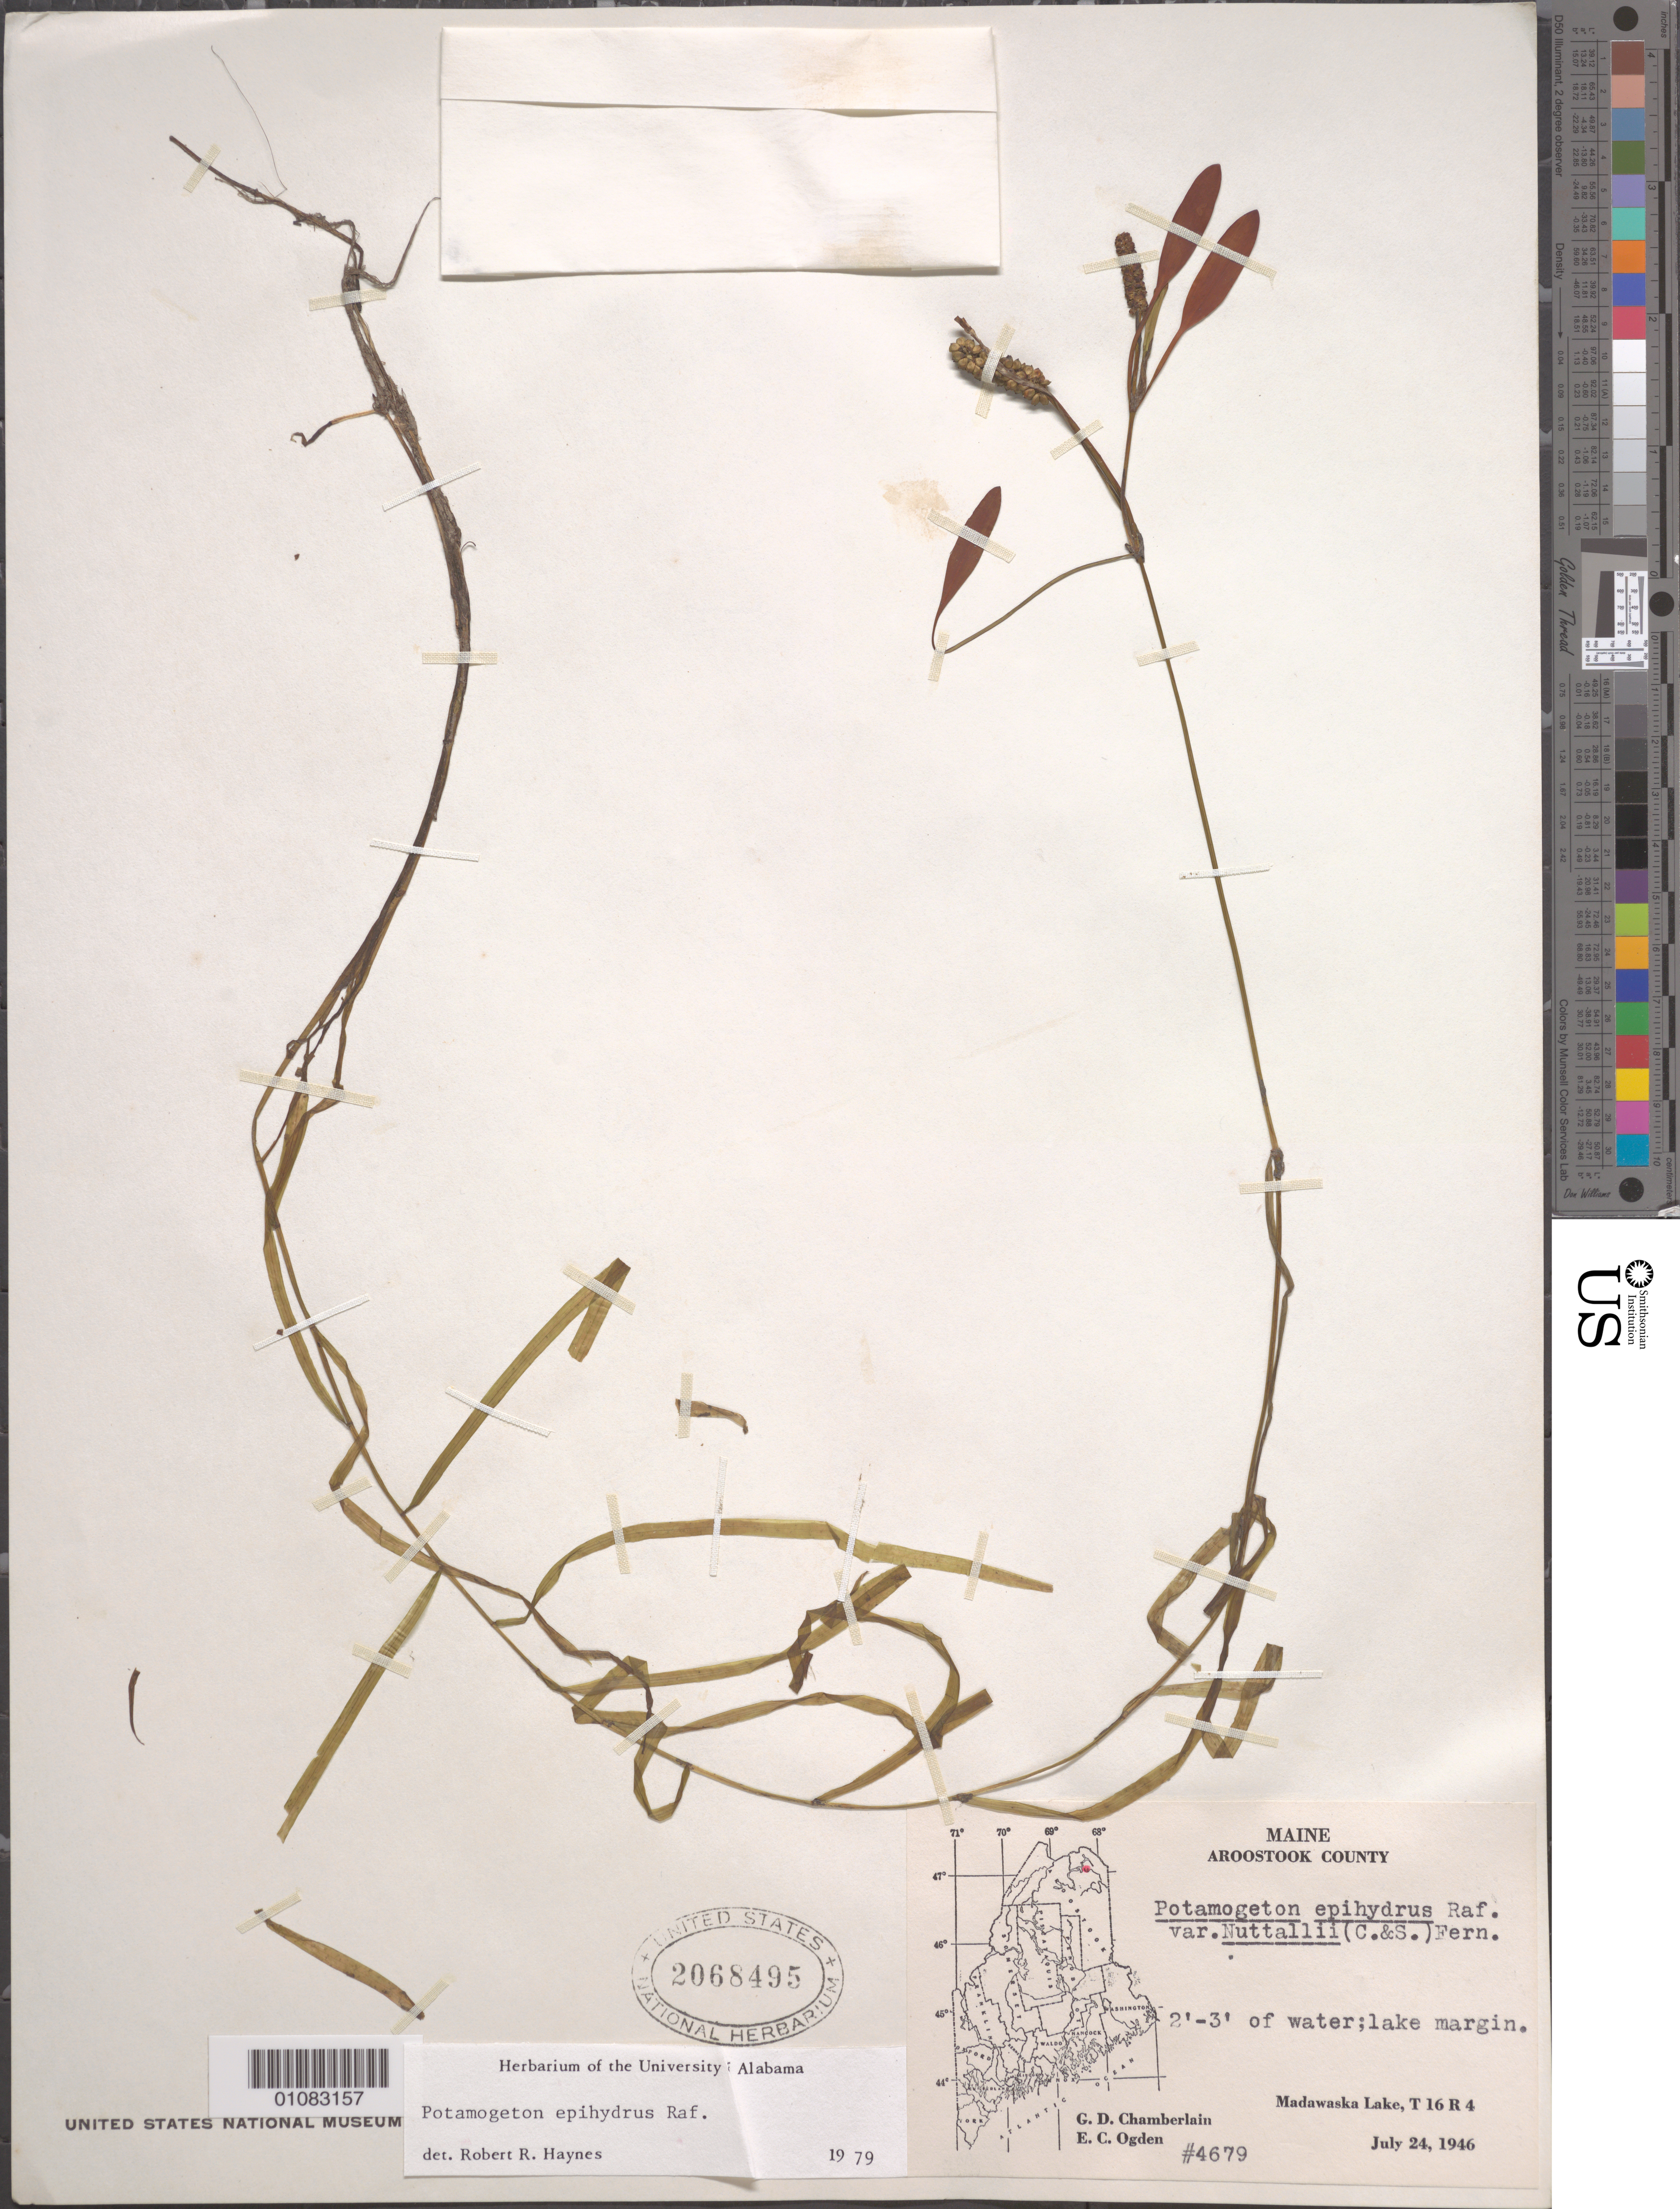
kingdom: Plantae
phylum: Tracheophyta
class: Liliopsida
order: Alismatales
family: Potamogetonaceae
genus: Potamogeton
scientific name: Potamogeton epihydrus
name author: Raf.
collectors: G. D. Chamberlain & E. Ogden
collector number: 4679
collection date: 1946-07-24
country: United States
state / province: Maine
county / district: Aroostook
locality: Madawaska Lake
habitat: Lake margin.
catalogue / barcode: US 2068495